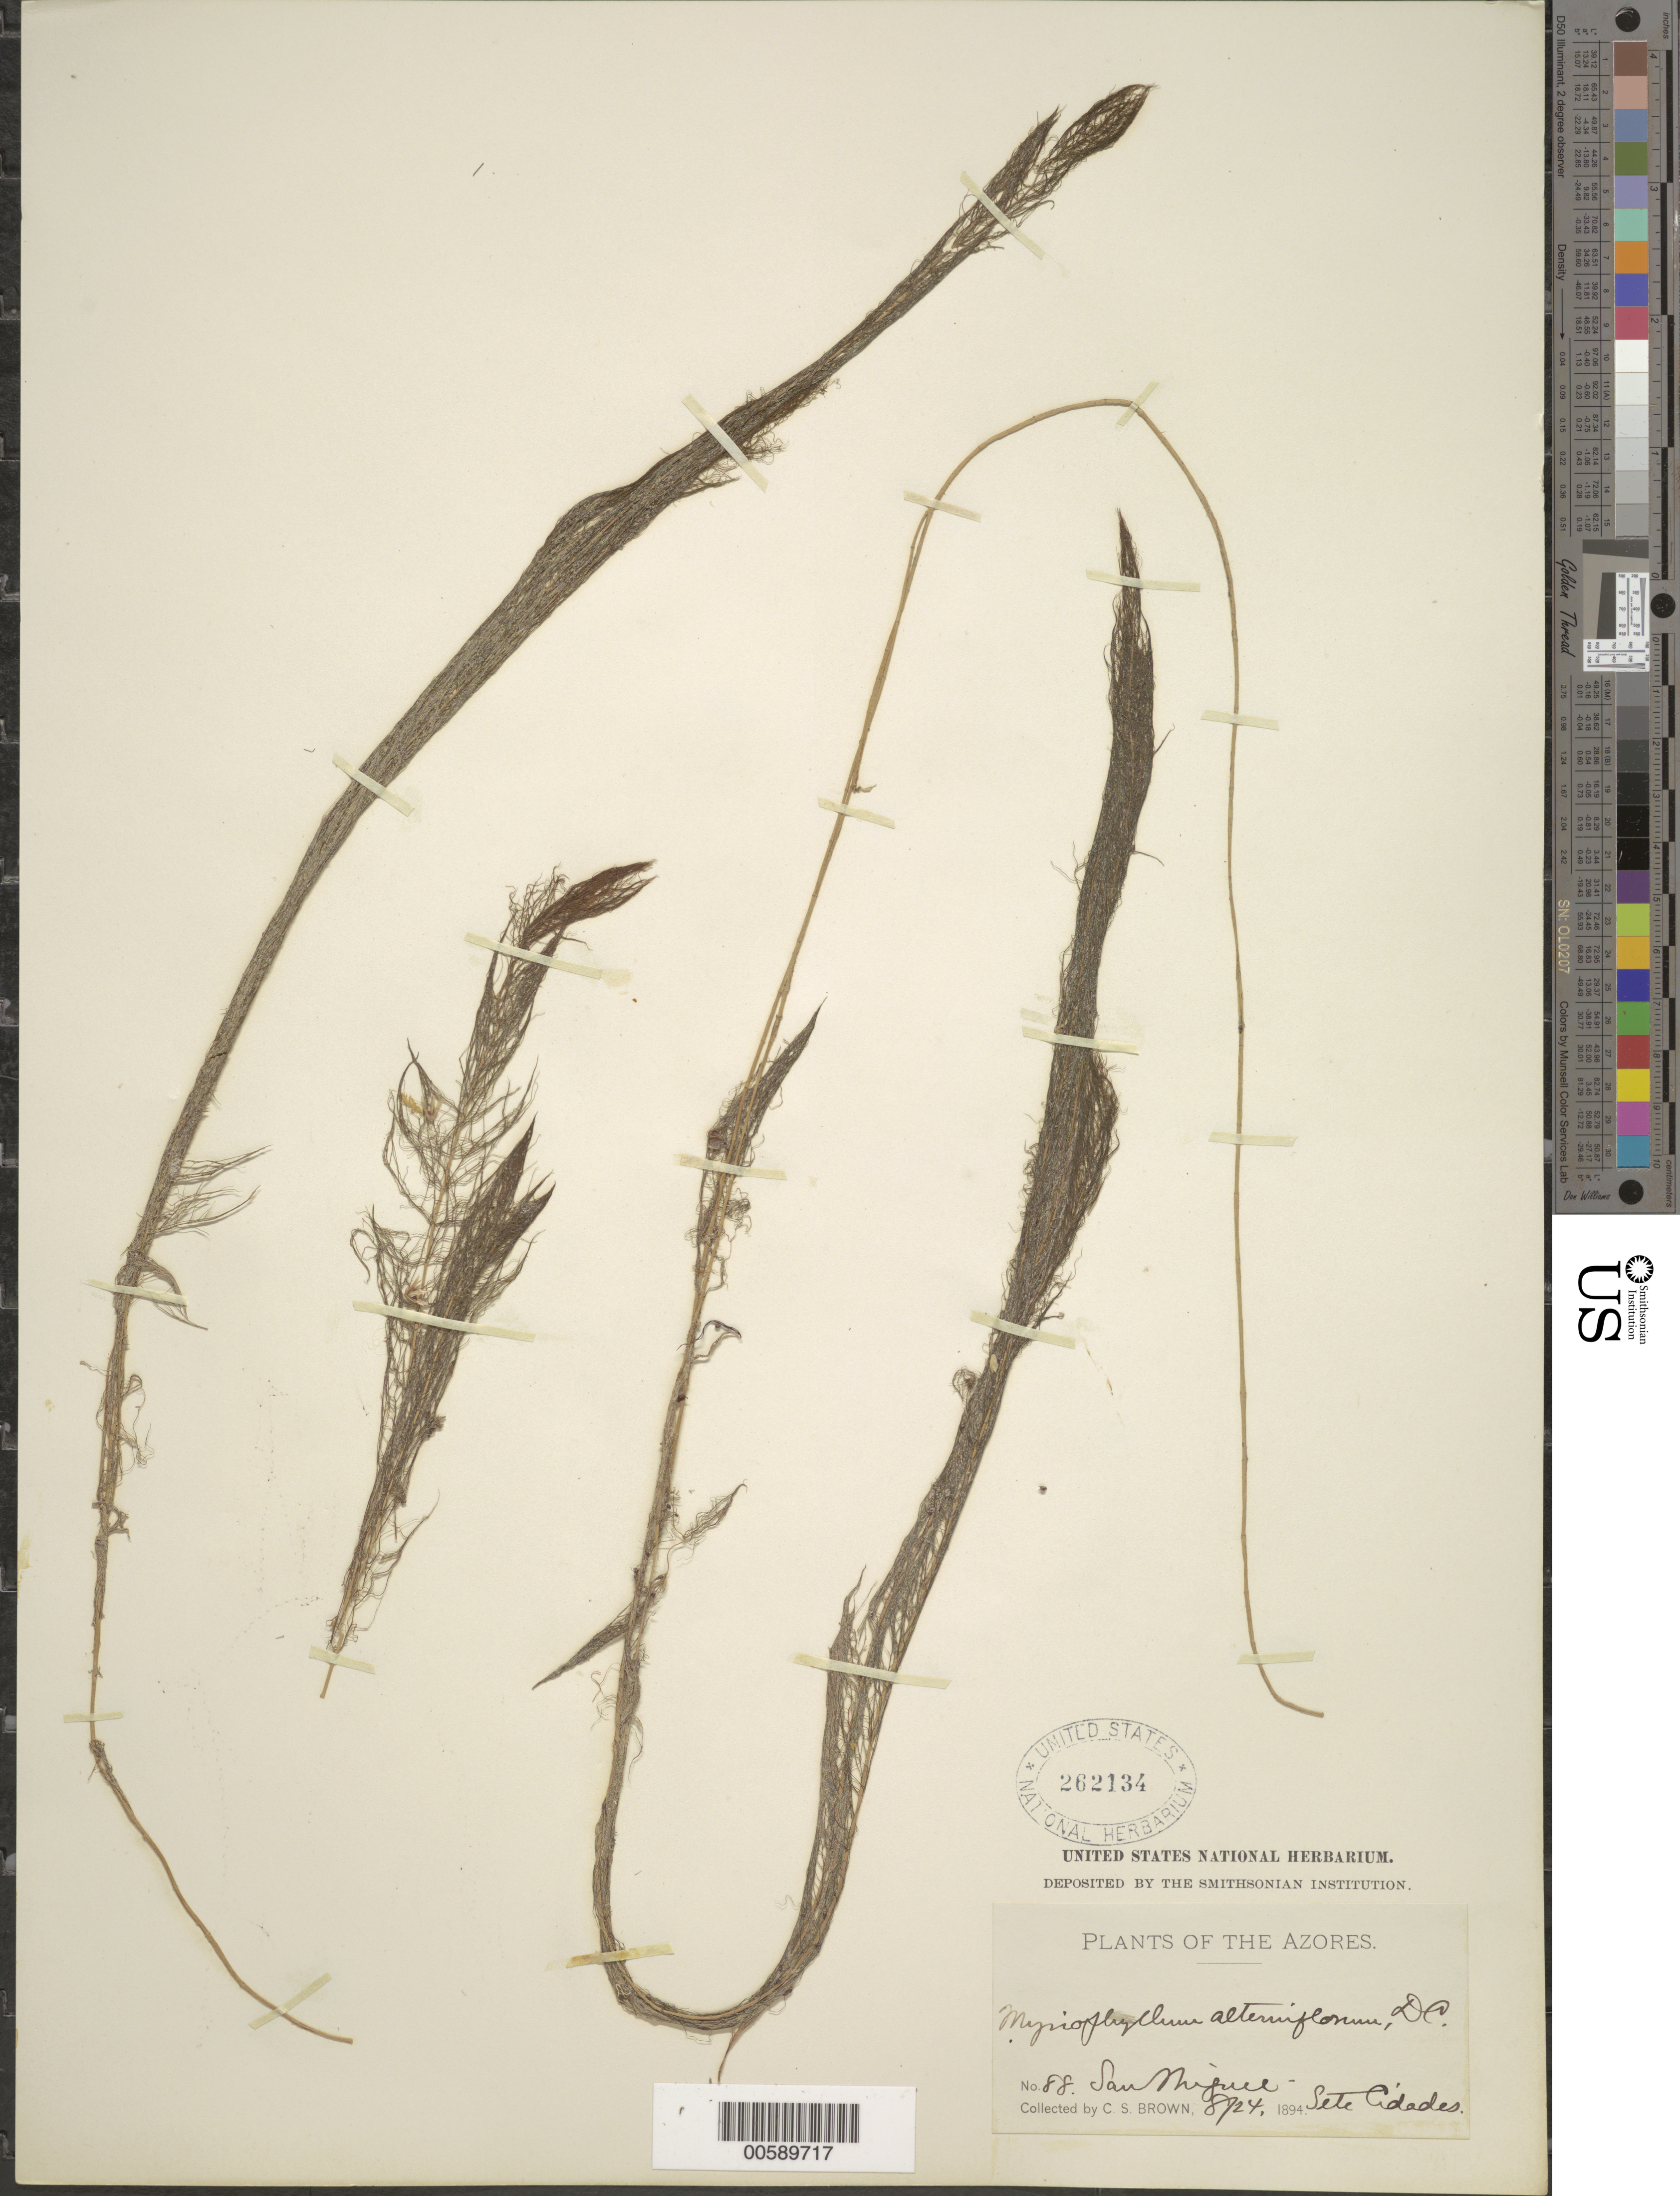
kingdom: Plantae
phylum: Tracheophyta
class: Magnoliopsida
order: Saxifragales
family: Haloragaceae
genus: Myriophyllum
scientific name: Myriophyllum alterniflorum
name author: DC.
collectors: C. S. Brown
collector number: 88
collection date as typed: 24 Aug 1894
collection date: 1894-08-24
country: Portugal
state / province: Azores (Aut. Reg.)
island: São Miguel Island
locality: San Miguel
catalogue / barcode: US 262134